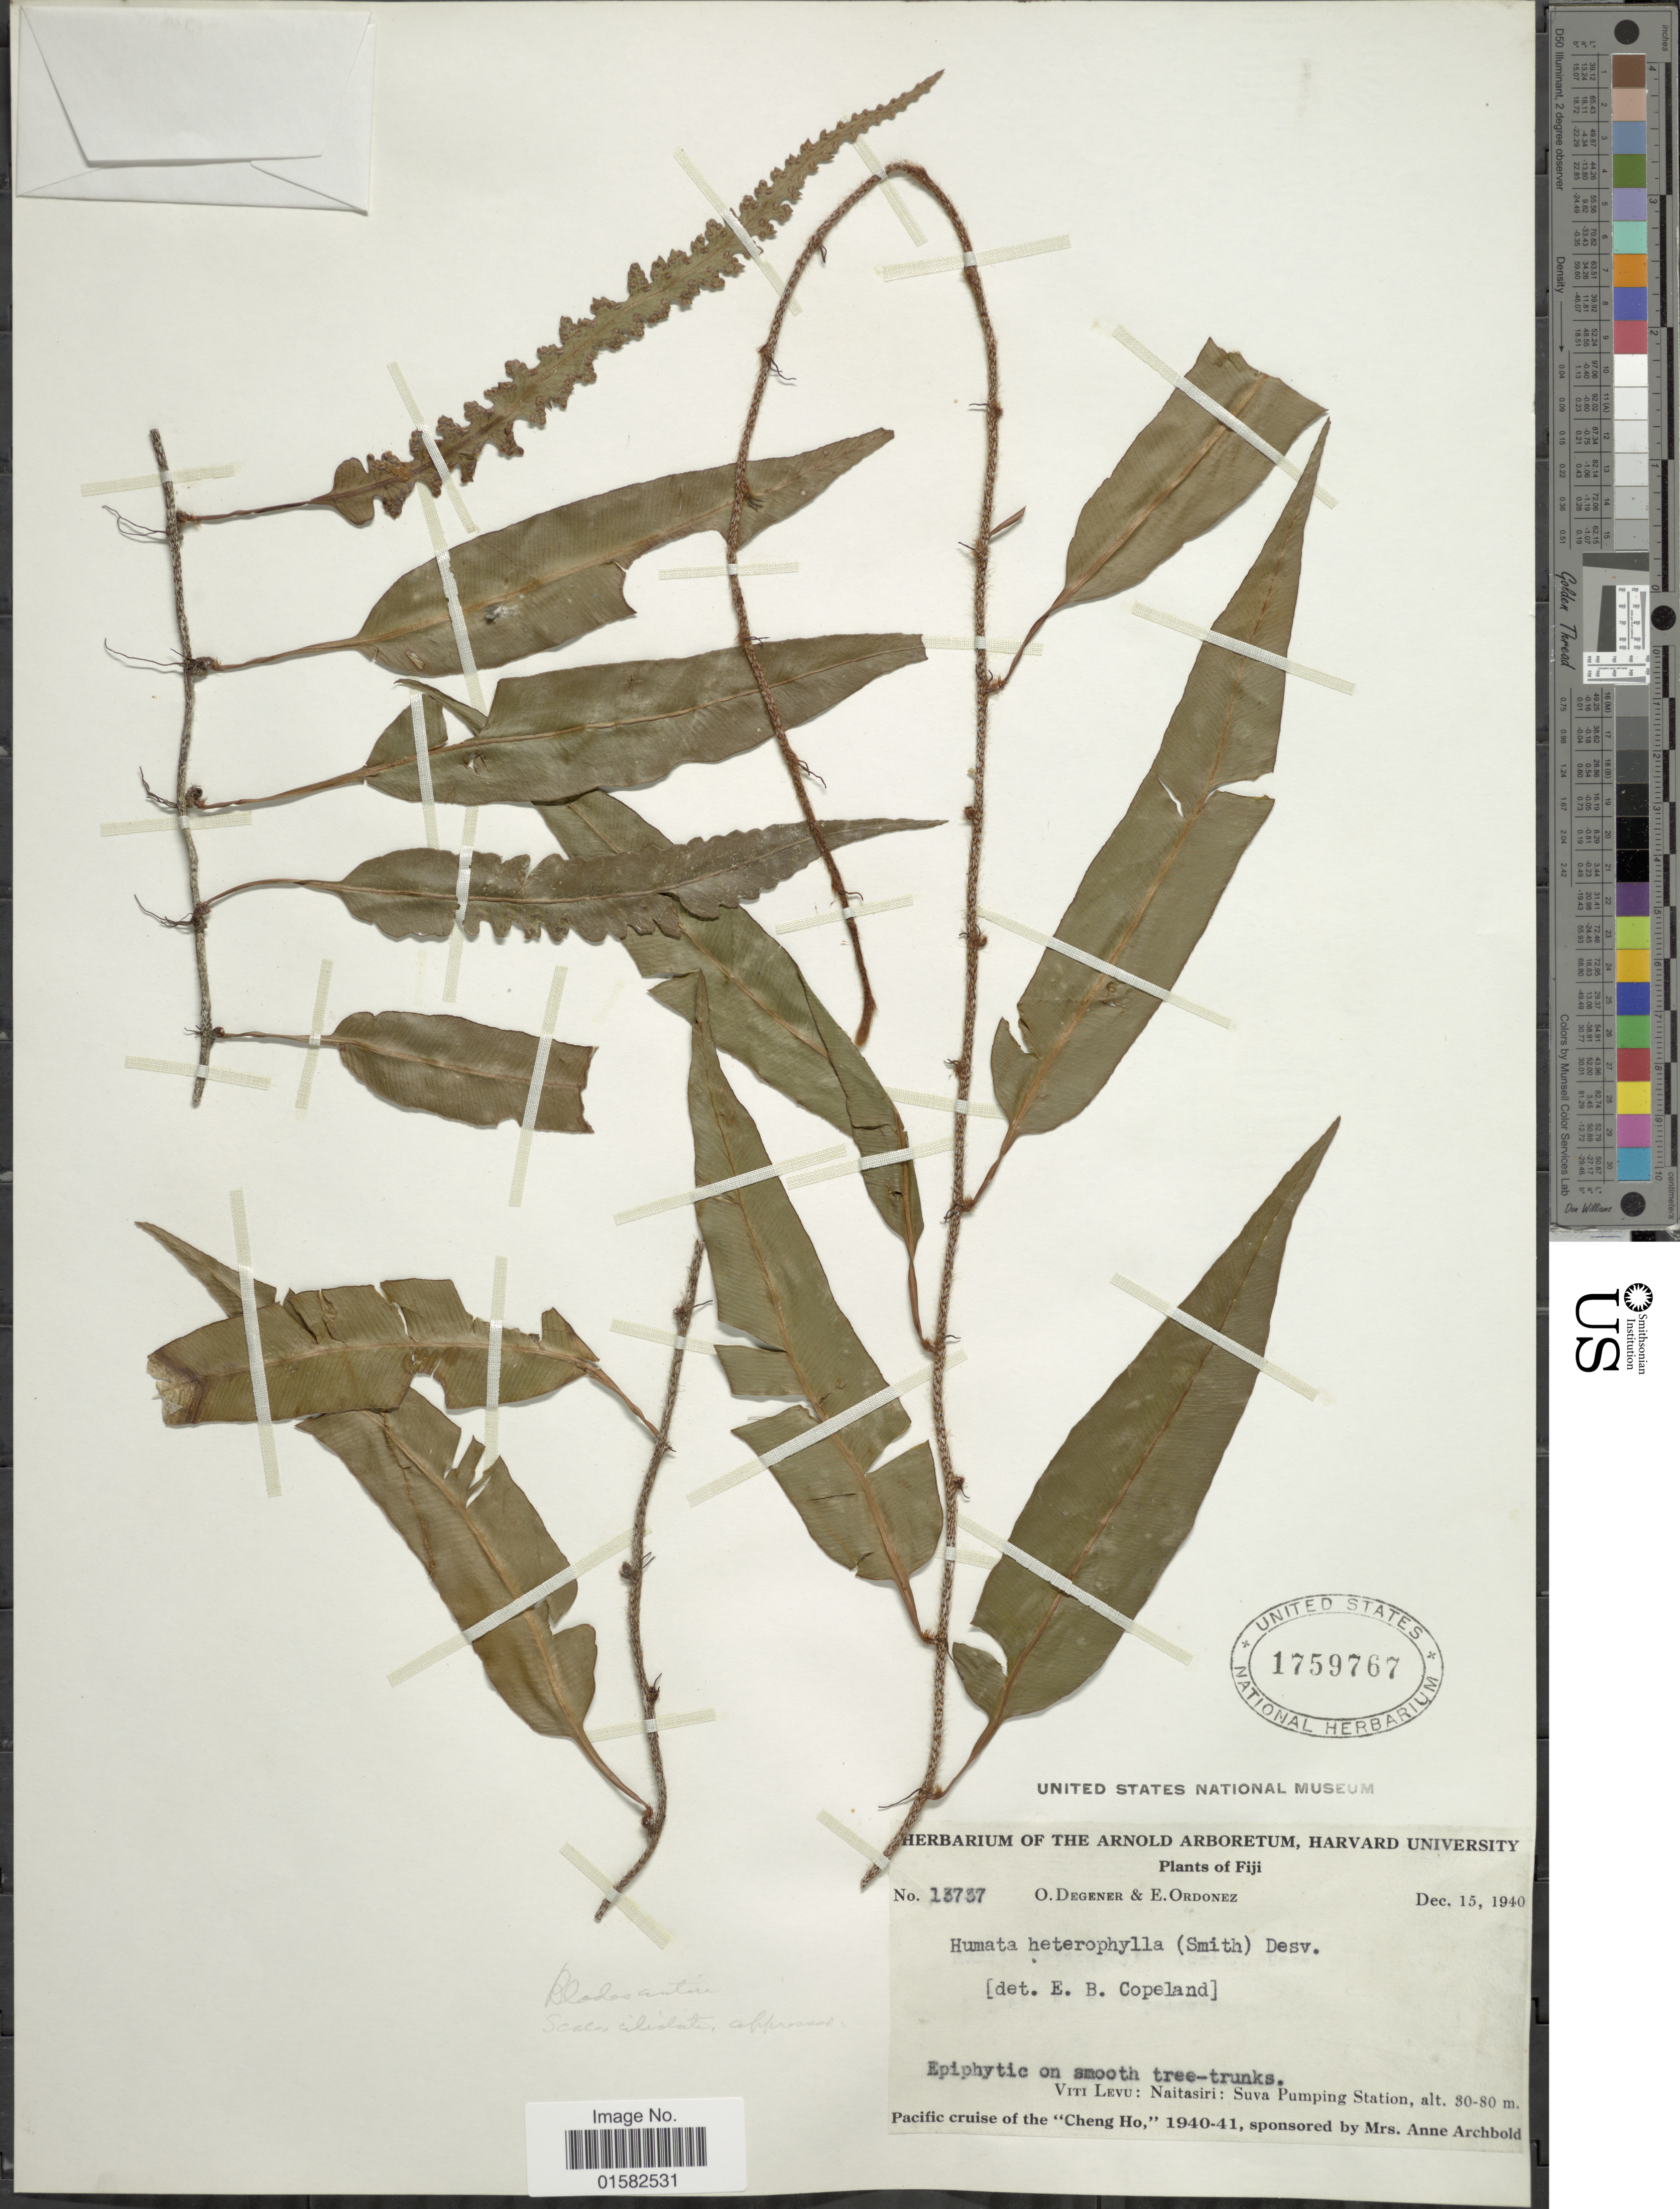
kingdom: Plantae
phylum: Tracheophyta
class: Polypodiopsida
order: Polypodiales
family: Davalliaceae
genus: Humata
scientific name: Humata heterophylla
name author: (Sm.) Desv.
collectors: O. Degener & E. Ordonez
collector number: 13737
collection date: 1940-12-15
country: Fiji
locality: Viti Levu: Naitasiri: Suva Pumping Station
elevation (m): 30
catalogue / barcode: US 1759767